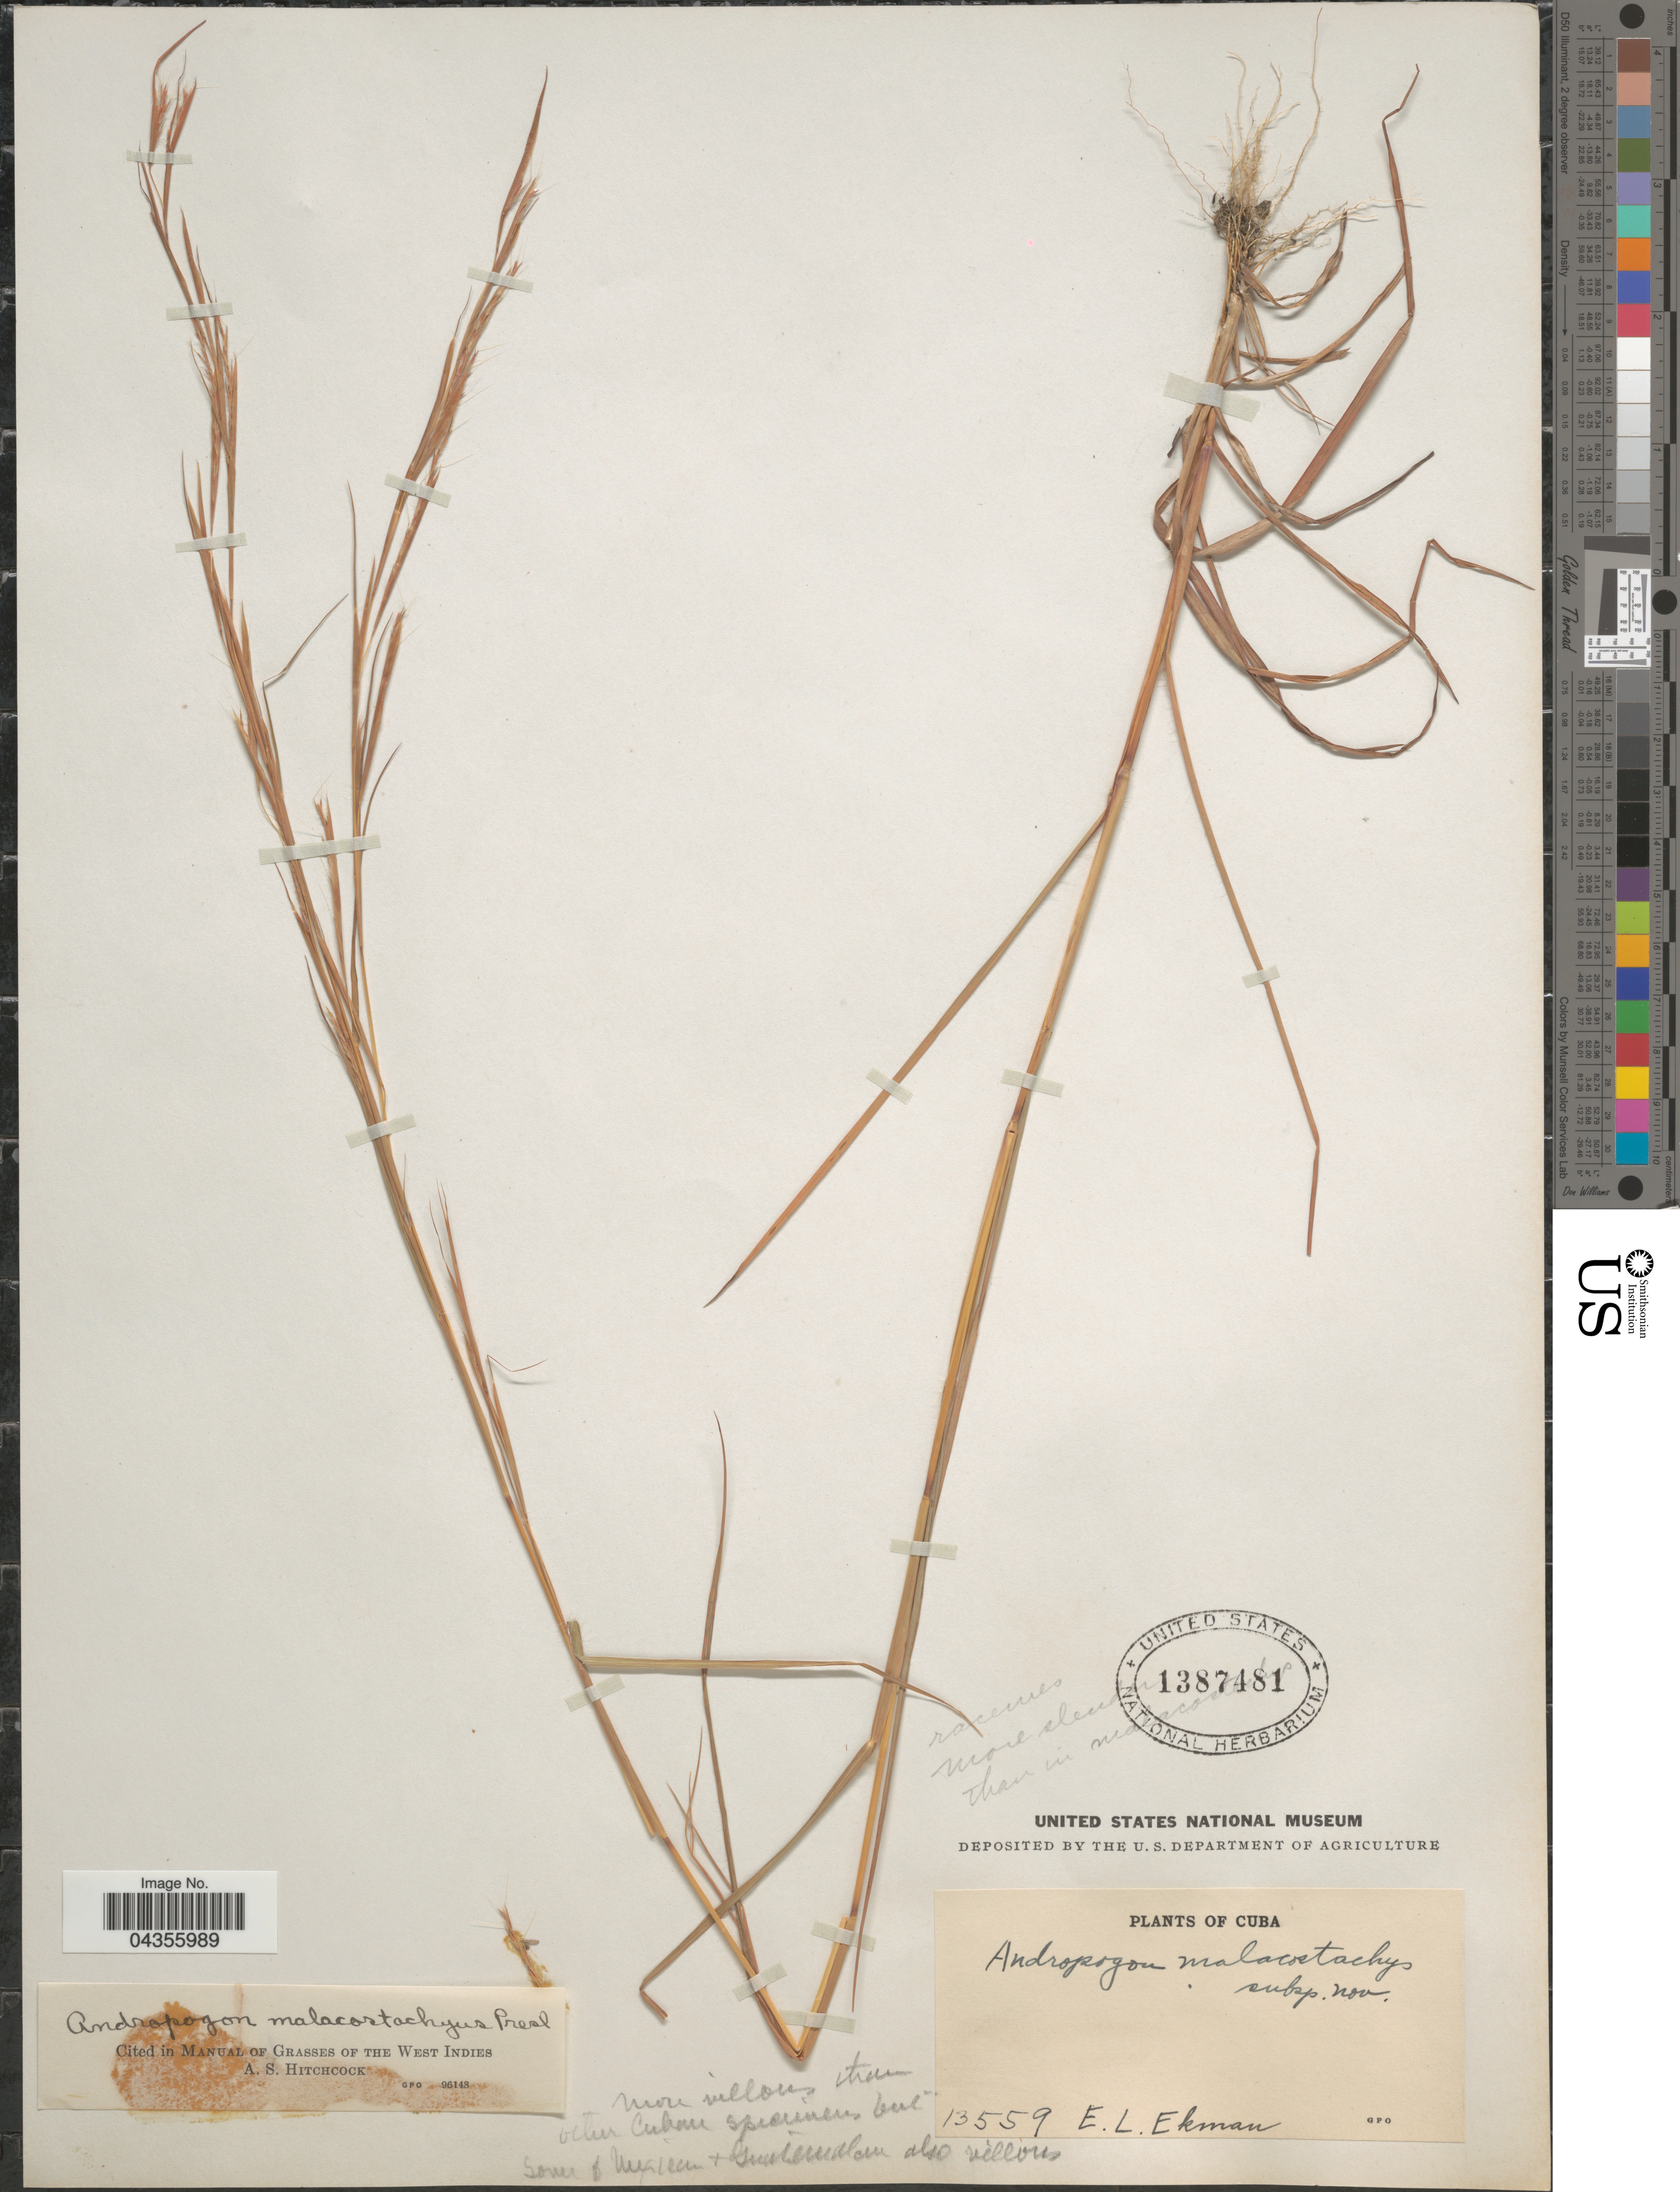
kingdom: Plantae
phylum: Tracheophyta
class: Liliopsida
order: Poales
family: Poaceae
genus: Schizachyrium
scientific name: Schizachyrium malacostachyum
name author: (J. Presl) Nash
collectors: E. L. Ekman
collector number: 13559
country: Cuba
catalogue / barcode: US 1387481